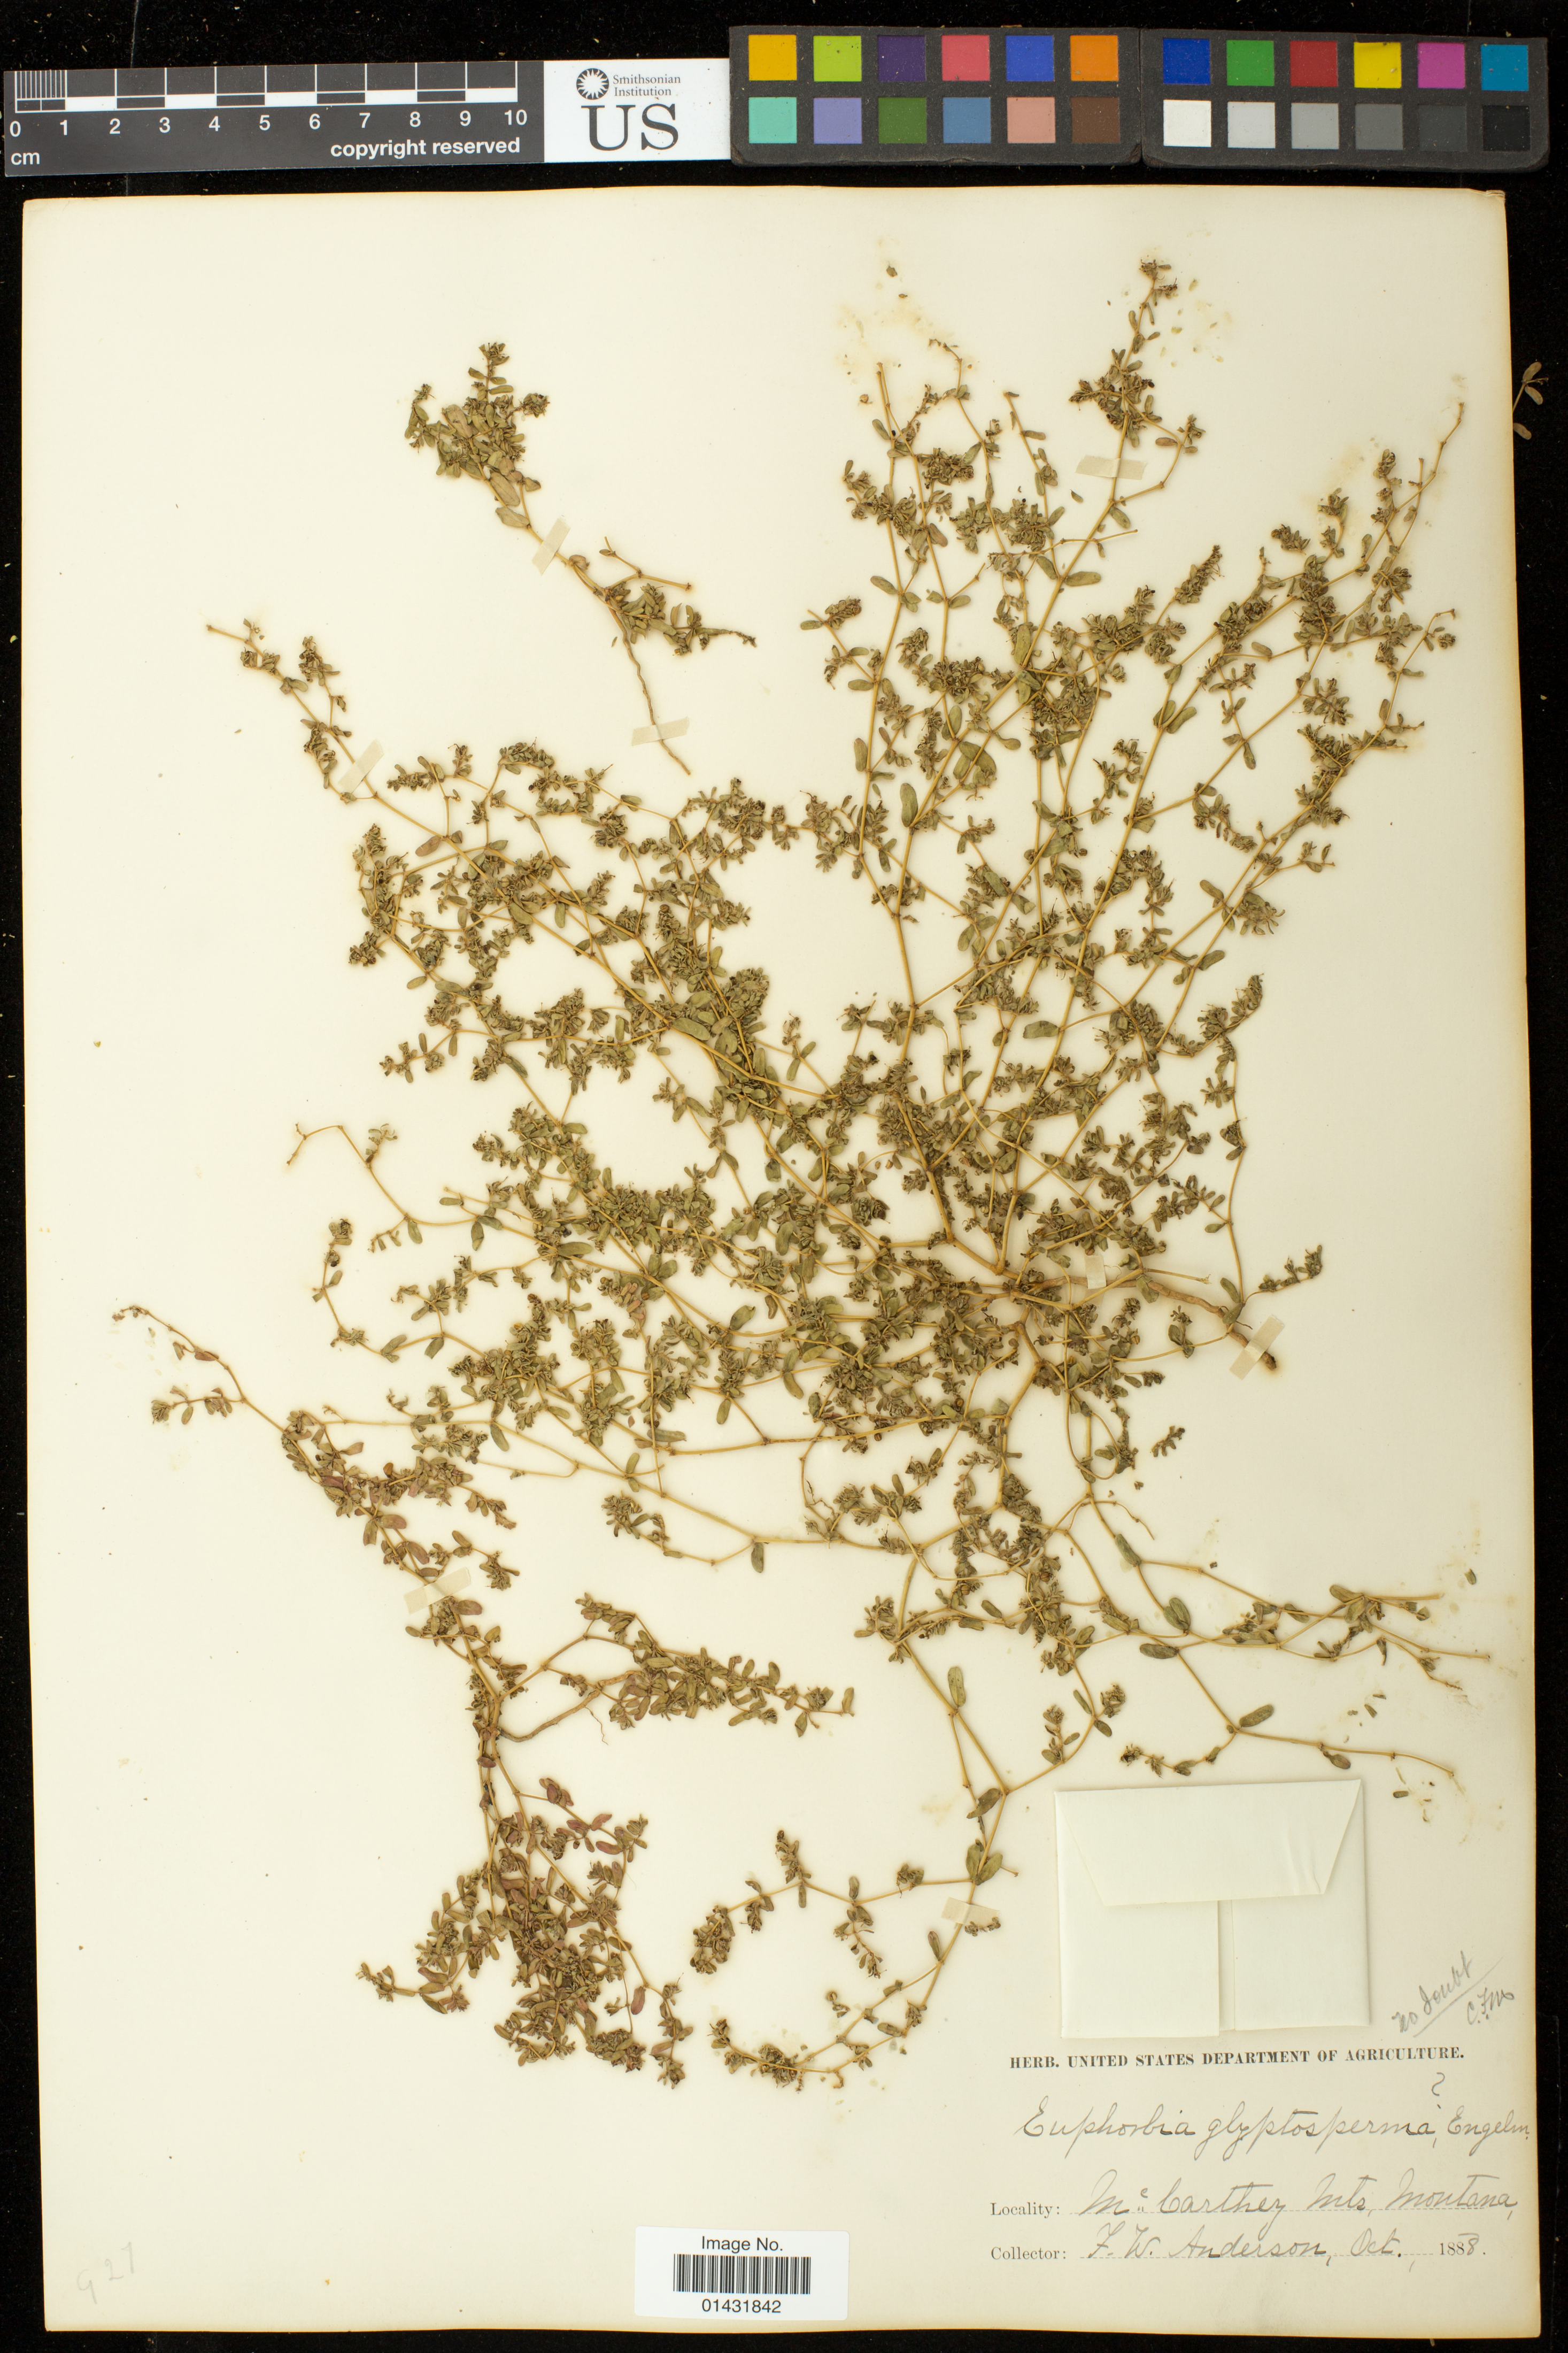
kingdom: Plantae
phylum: Tracheophyta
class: Magnoliopsida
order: Malpighiales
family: Euphorbiaceae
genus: Euphorbia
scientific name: Euphorbia glyptosperma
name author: Engelm.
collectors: F. W. Anderson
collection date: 1888-10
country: United States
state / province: Montana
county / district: Madison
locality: McCarthey Mts.